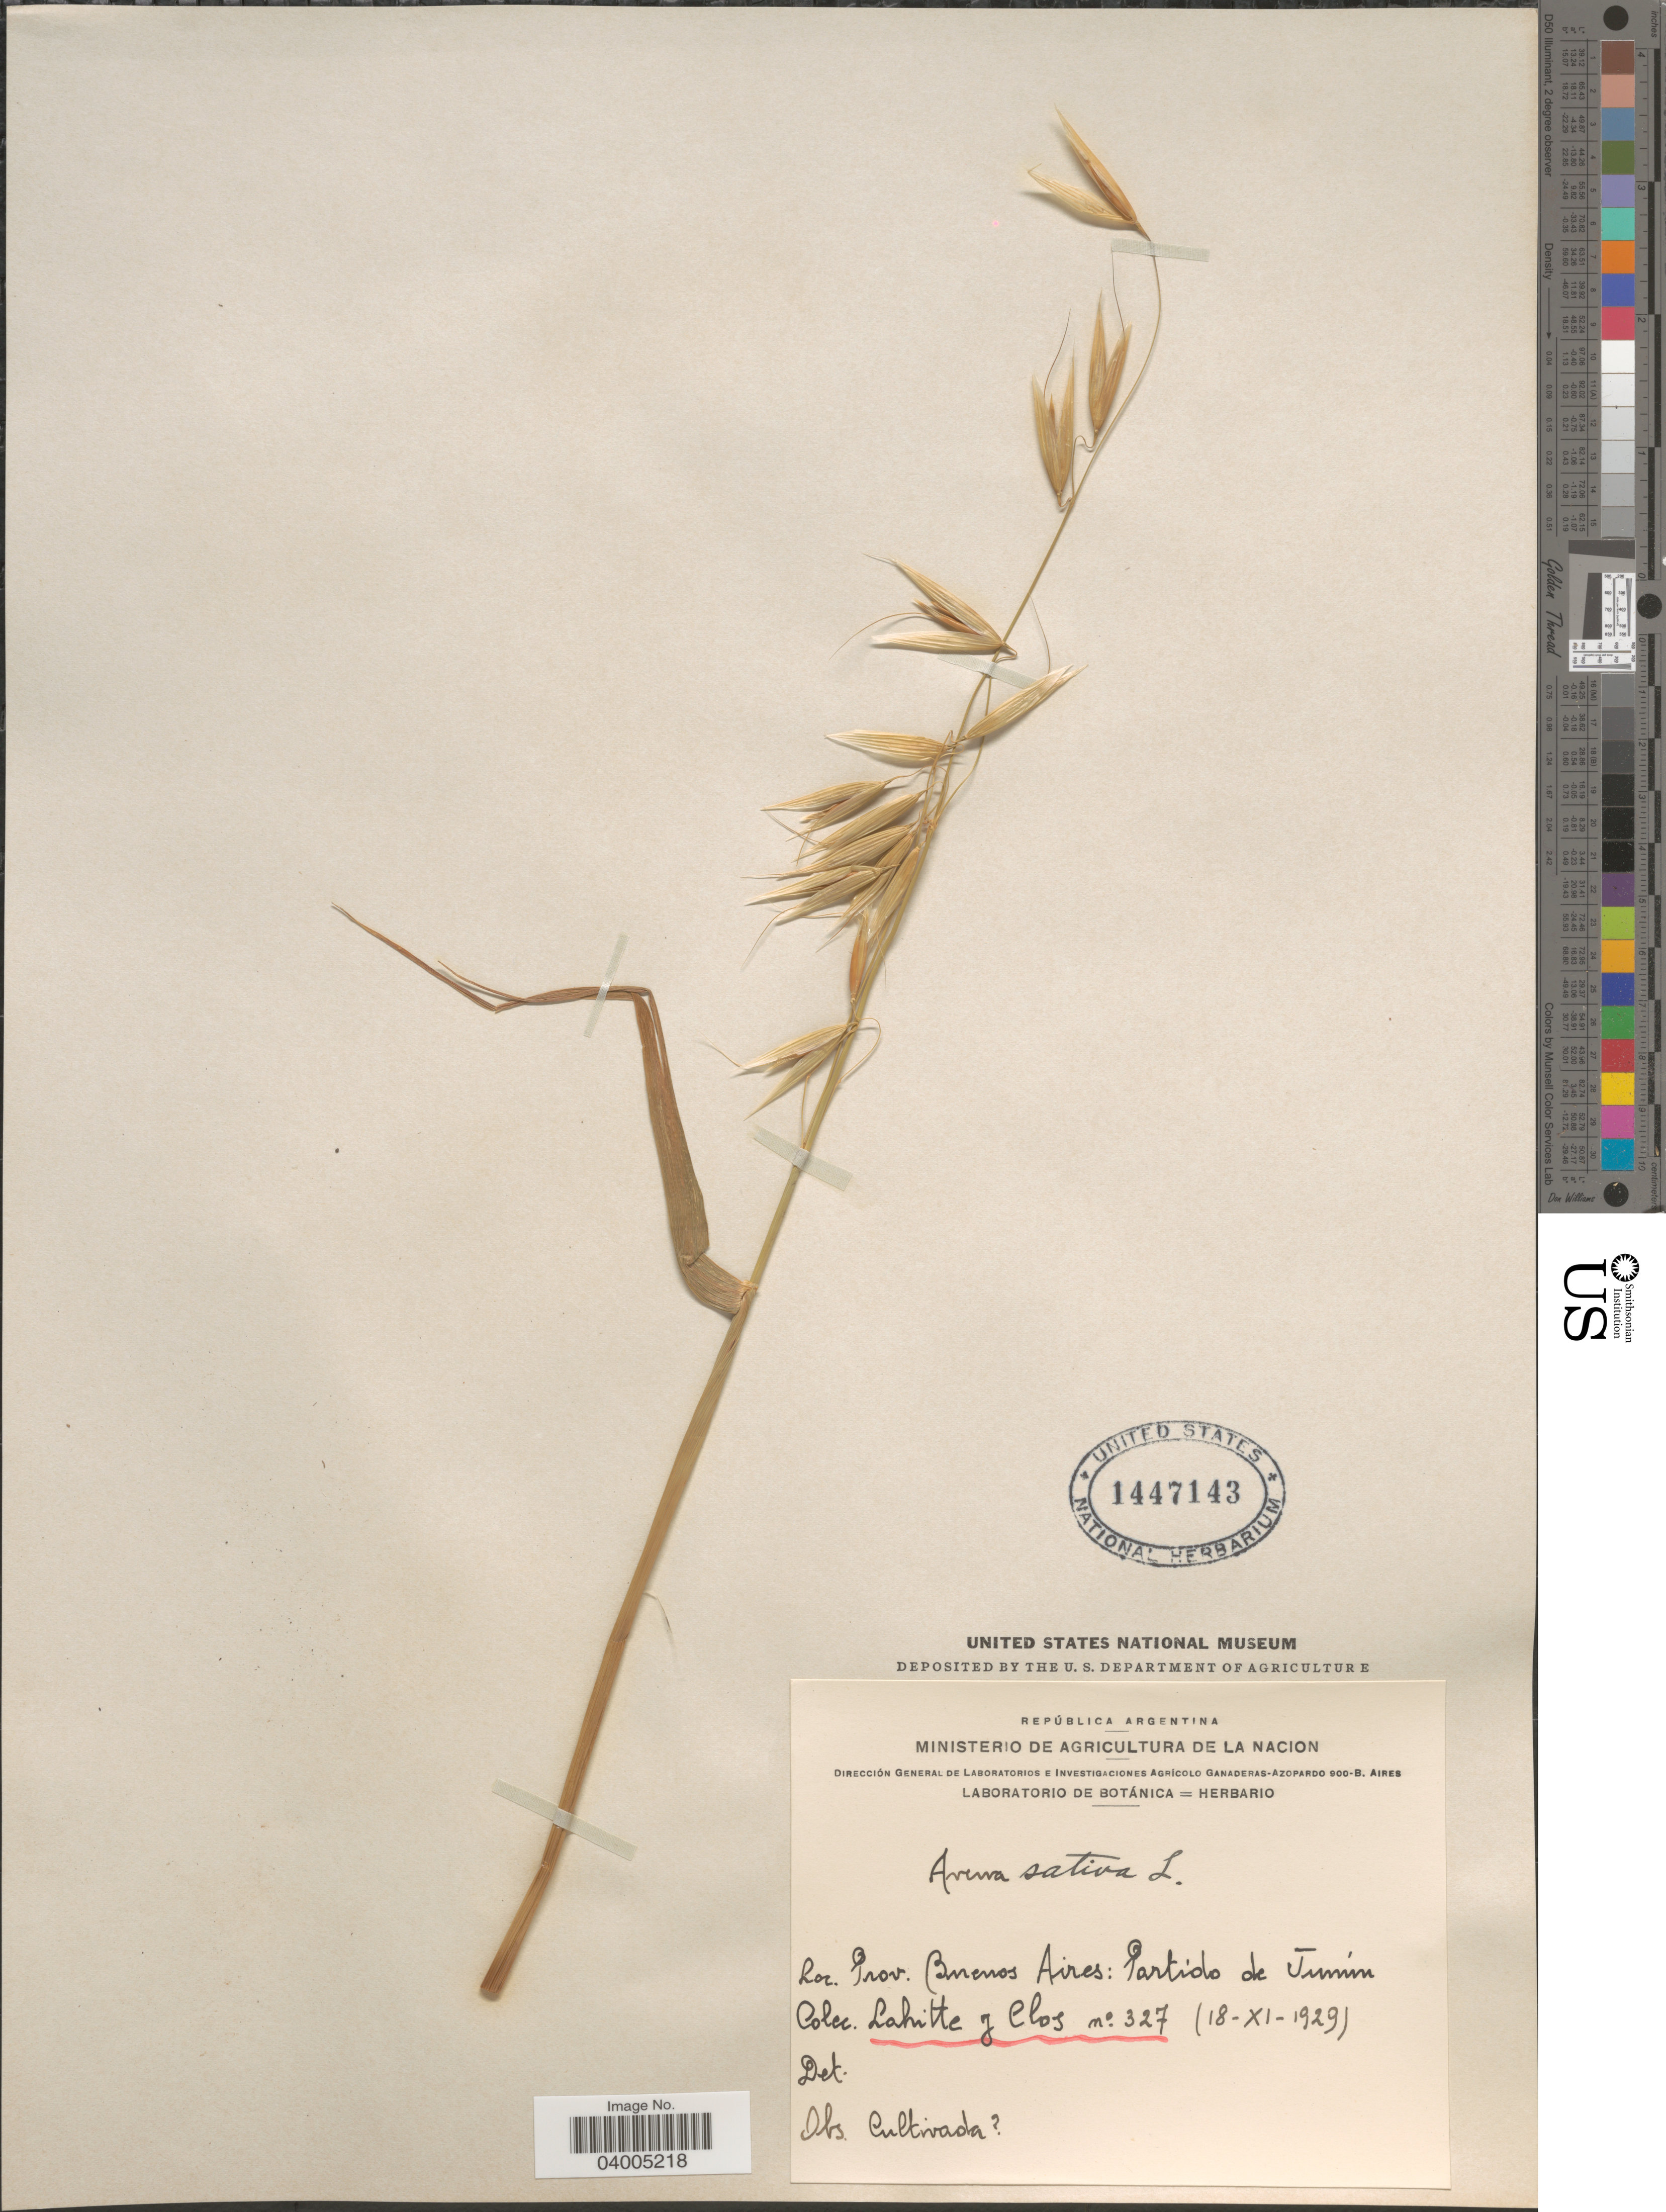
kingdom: Plantae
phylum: Tracheophyta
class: Liliopsida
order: Poales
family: Poaceae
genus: Avena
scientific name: Avena sativa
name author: L.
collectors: -. Lahitte & Clos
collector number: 327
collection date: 1929-11-18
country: Argentina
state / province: Buenos Aires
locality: Partido de Junín.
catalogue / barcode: US 1447143